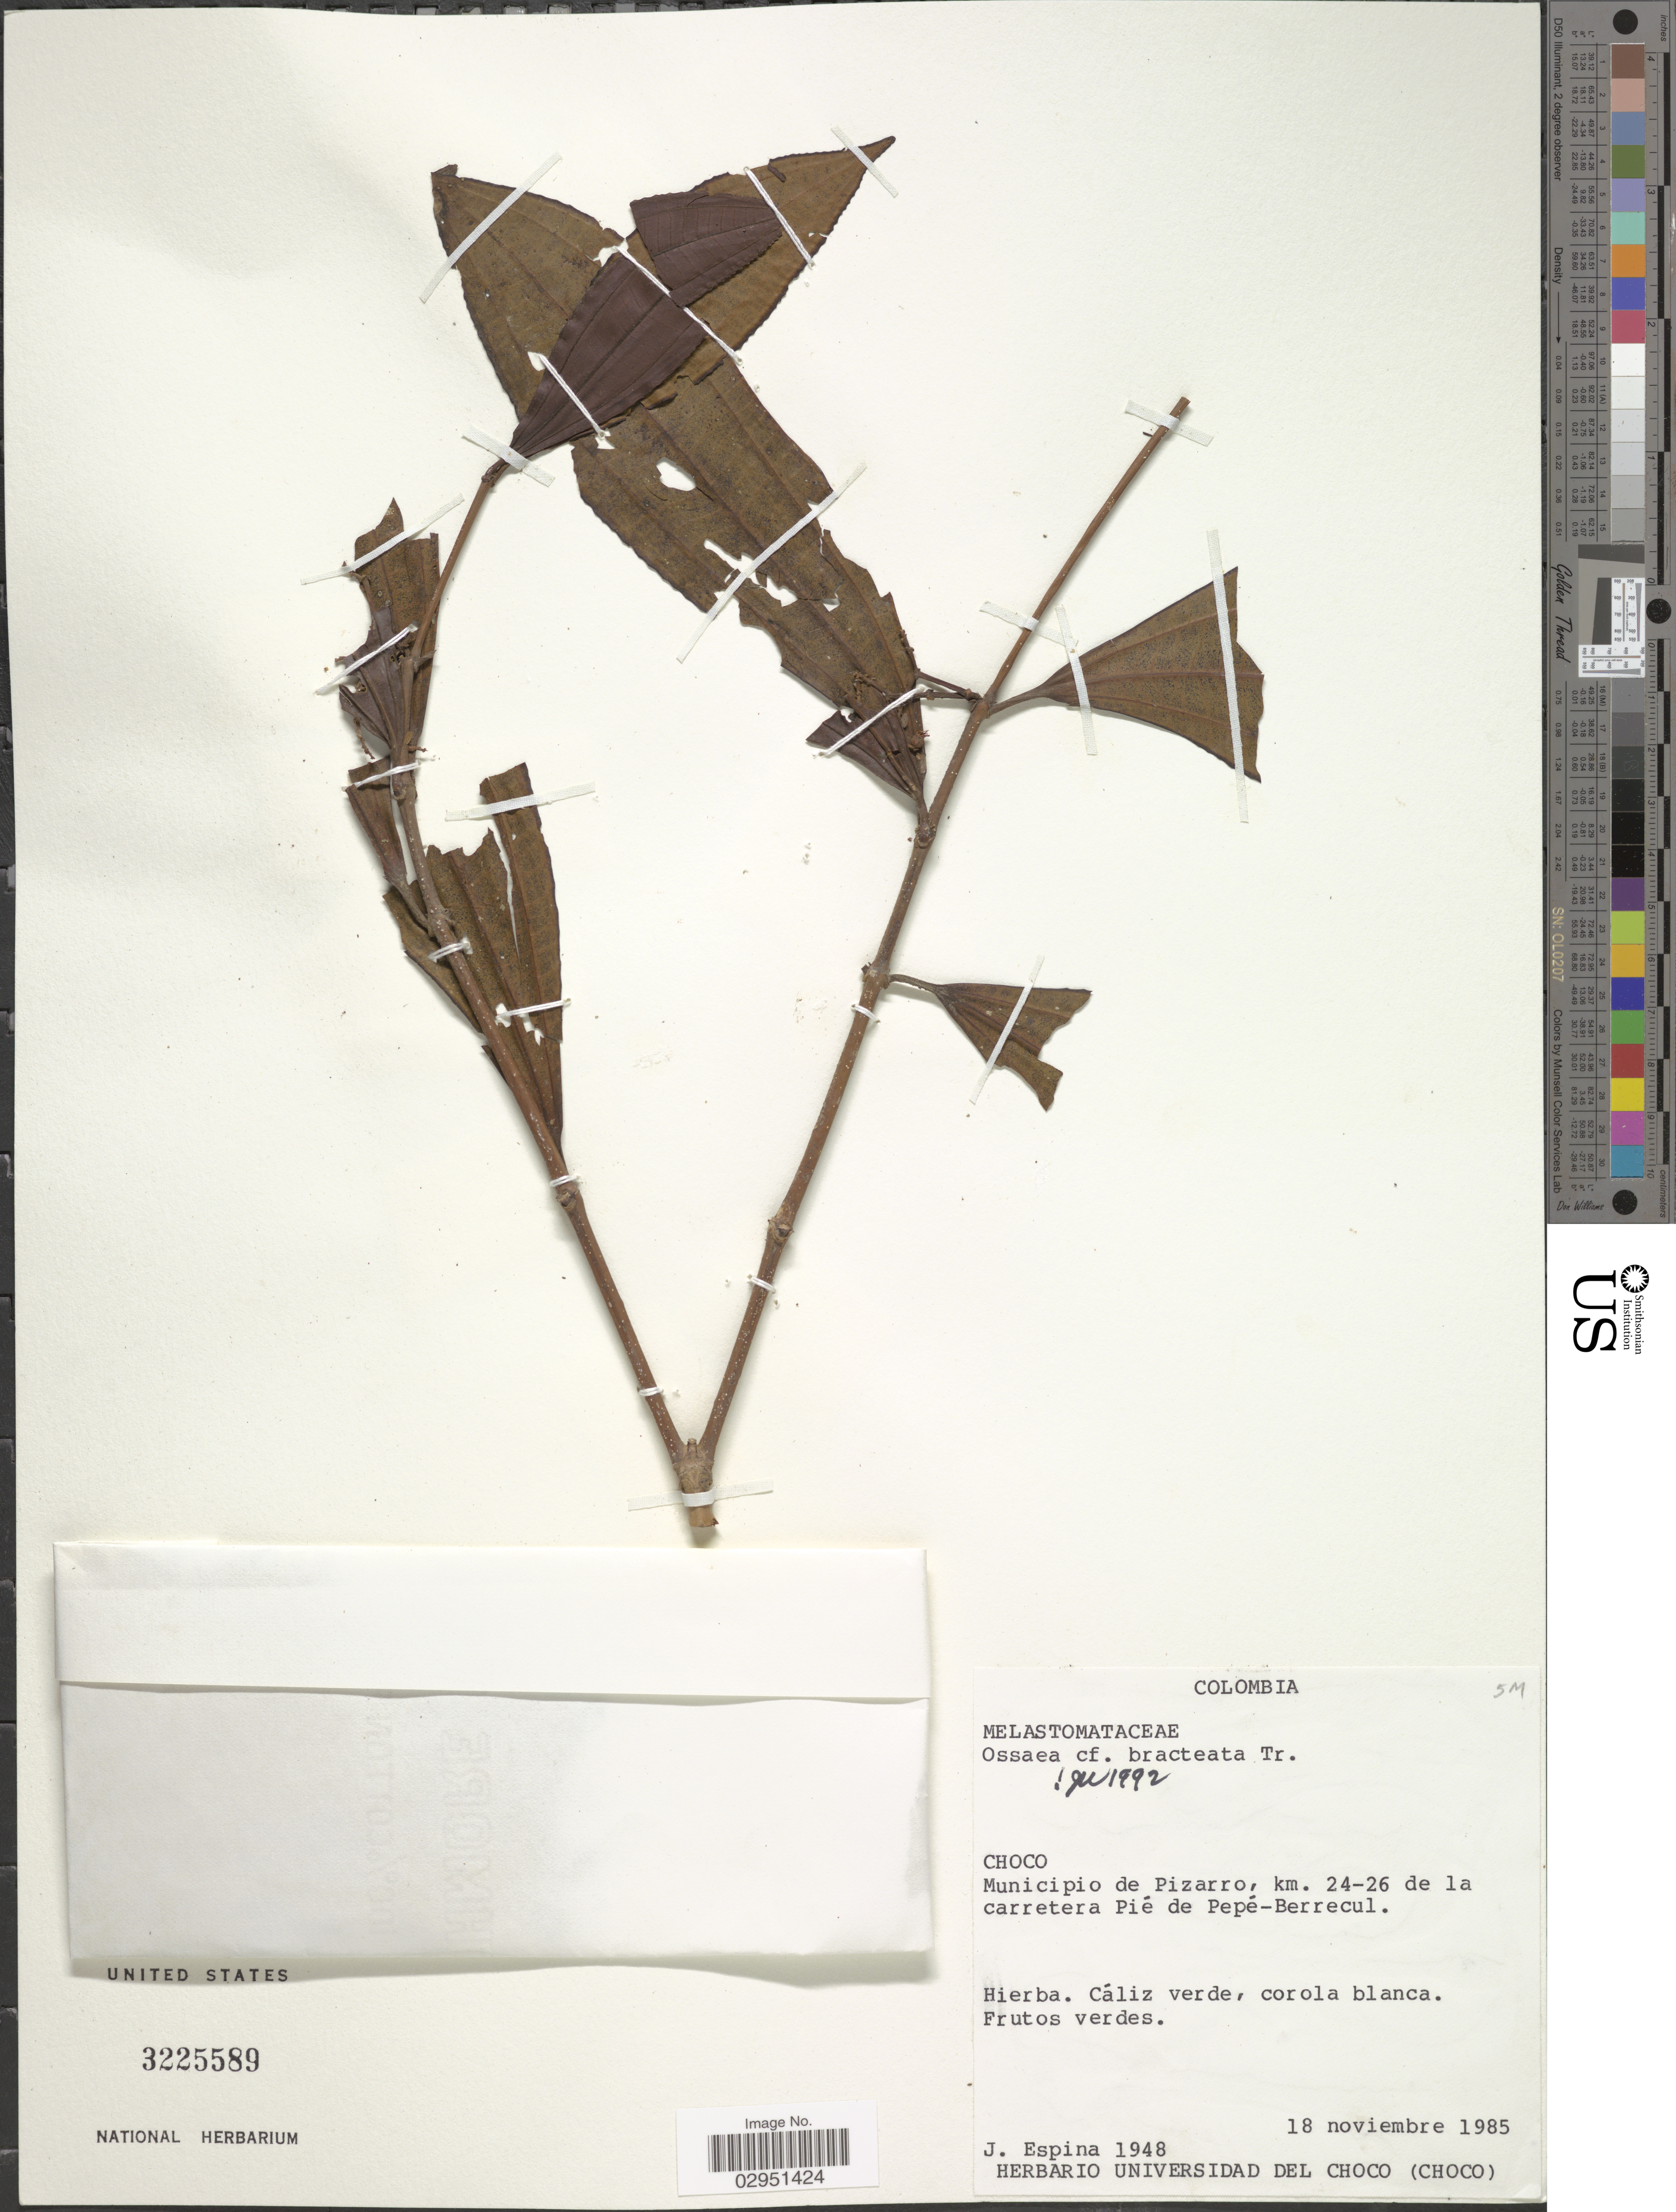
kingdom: Plantae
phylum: Tracheophyta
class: Magnoliopsida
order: Myrtales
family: Melastomataceae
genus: Ossaea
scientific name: Ossaea bracteata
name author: Triana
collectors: J. Espina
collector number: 1948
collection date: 1985-11-18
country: Colombia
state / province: Chocó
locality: Municipio de Pizarro, km 24-26 de la carretera Pié de Pepé-Berrecul.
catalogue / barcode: US 3225589